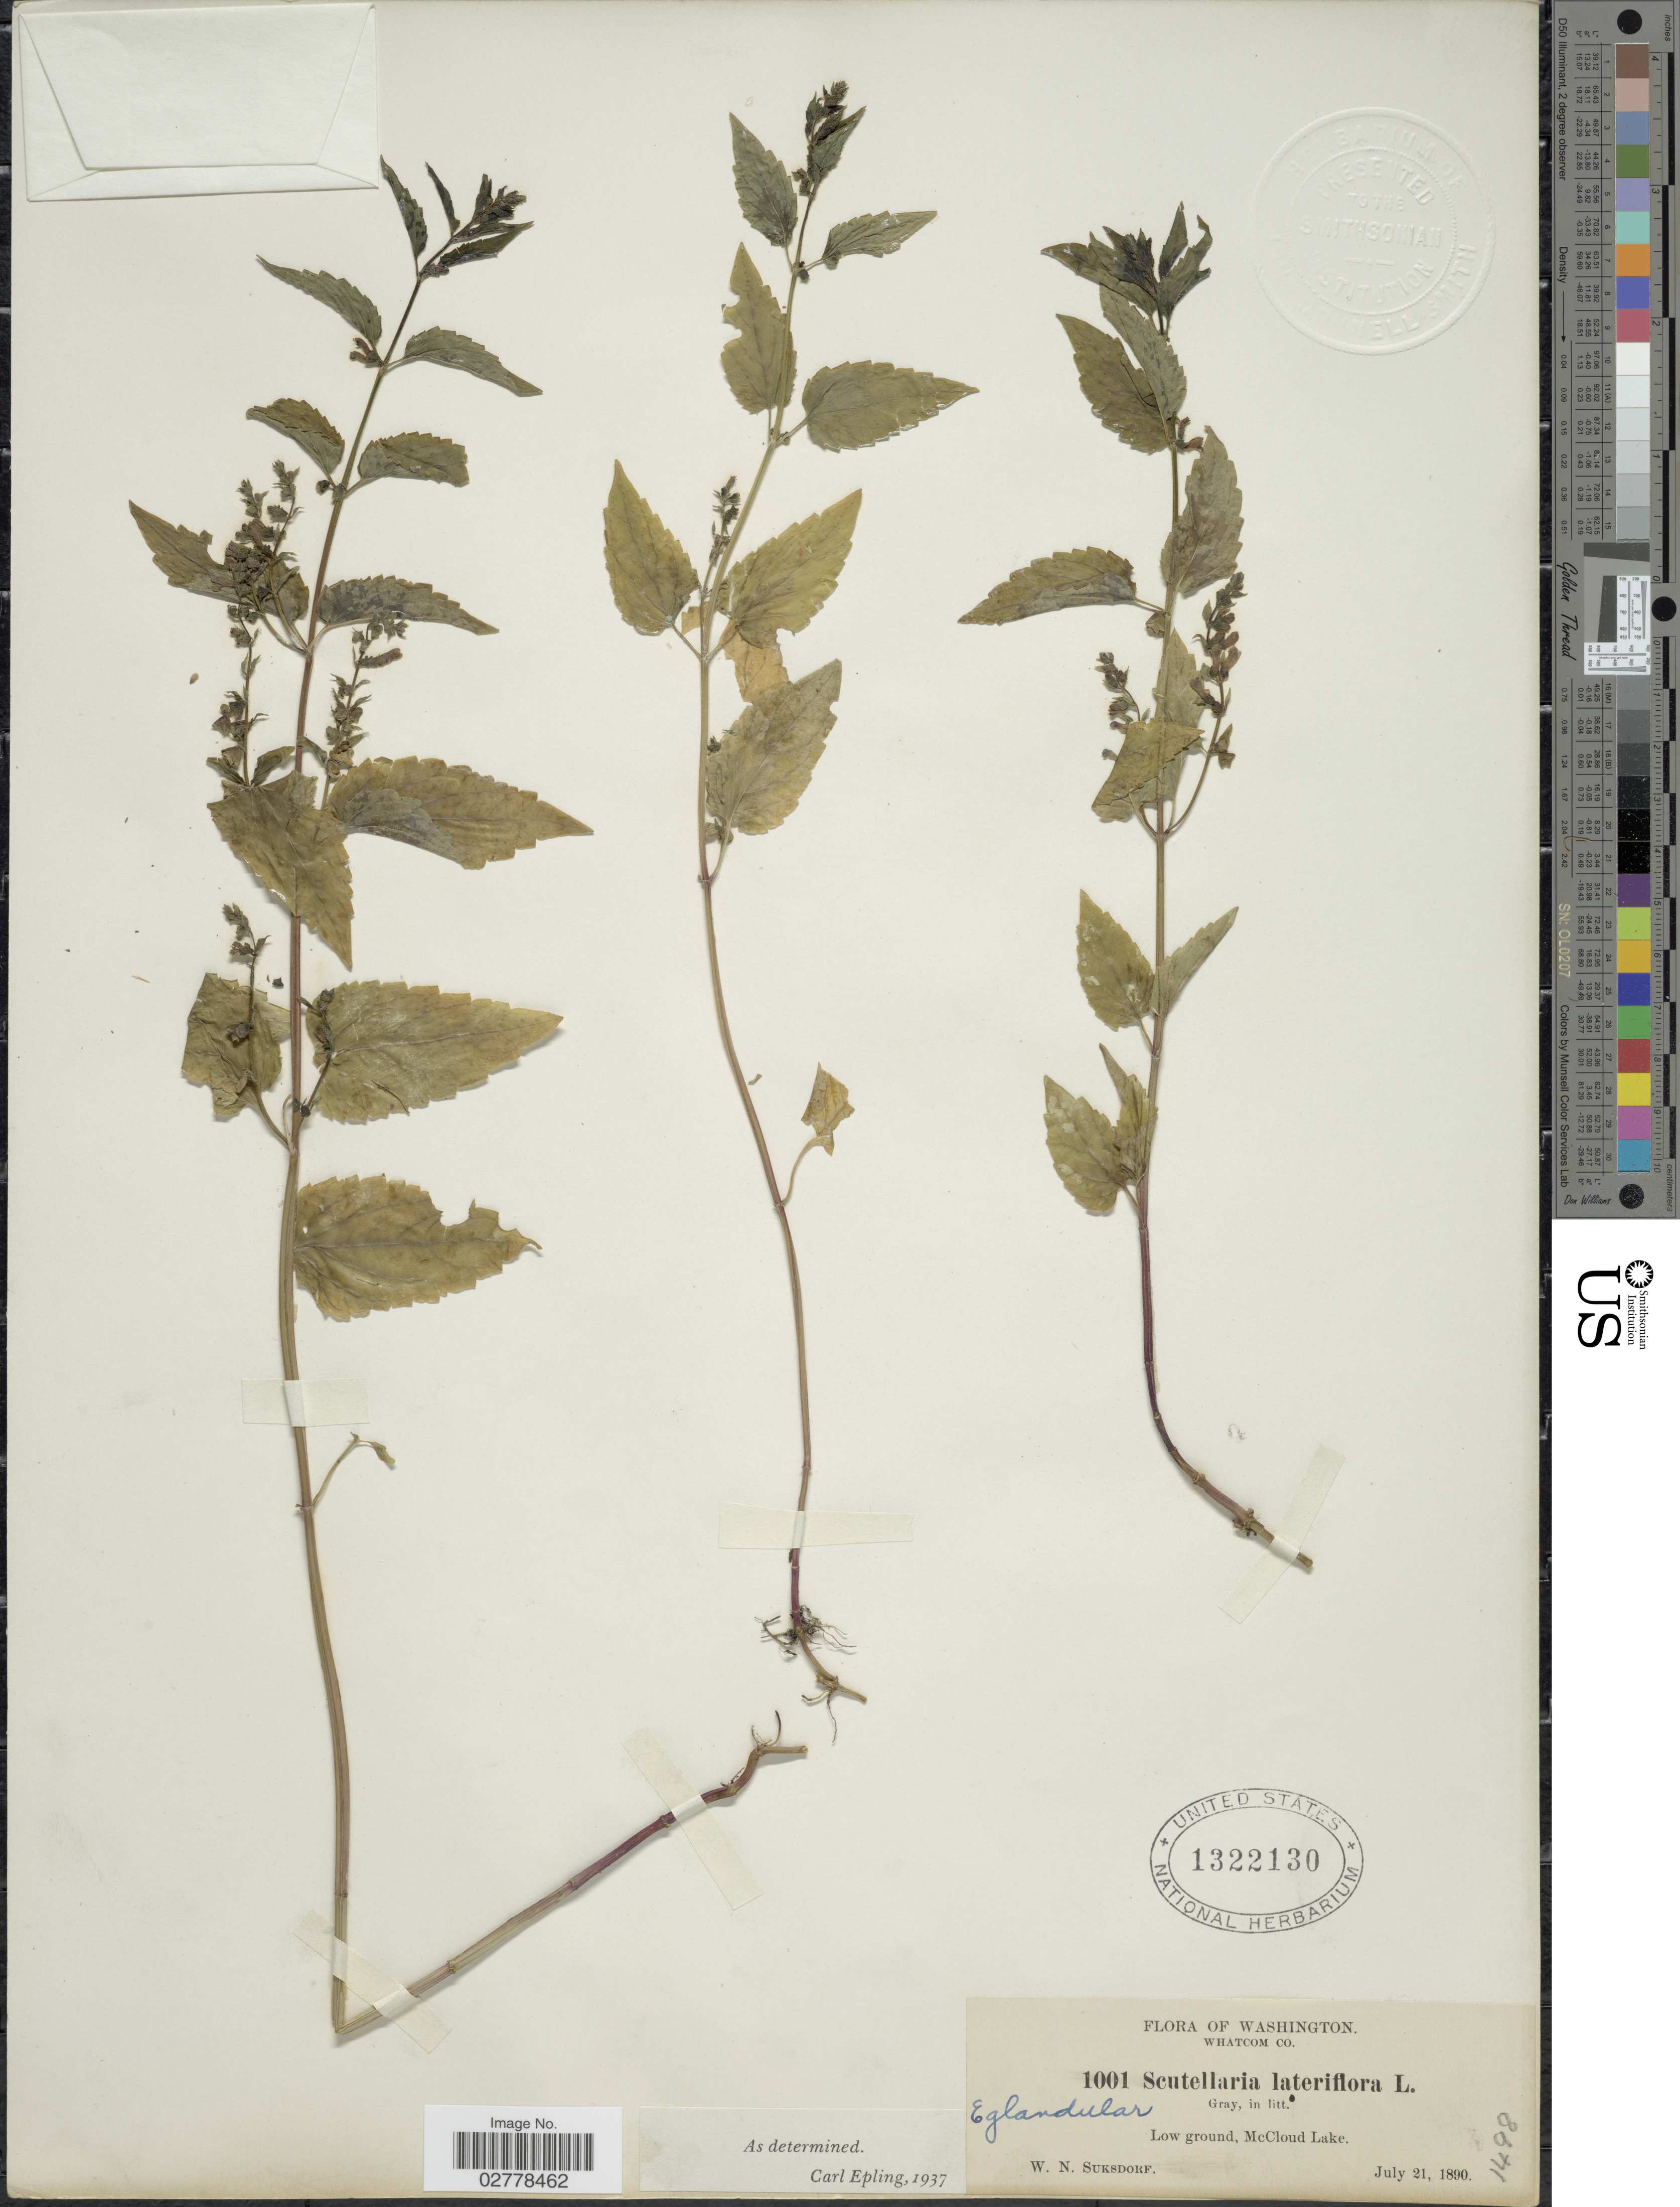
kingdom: Plantae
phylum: Tracheophyta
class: Magnoliopsida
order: Lamiales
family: Lamiaceae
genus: Scutellaria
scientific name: Scutellaria lateriflora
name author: L.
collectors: W. N. Suksdorf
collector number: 1001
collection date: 1890-07-21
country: United States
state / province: Washington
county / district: Whatcom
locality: Whatcom Co. Low ground, McCloud Lake.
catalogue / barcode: US 1322130